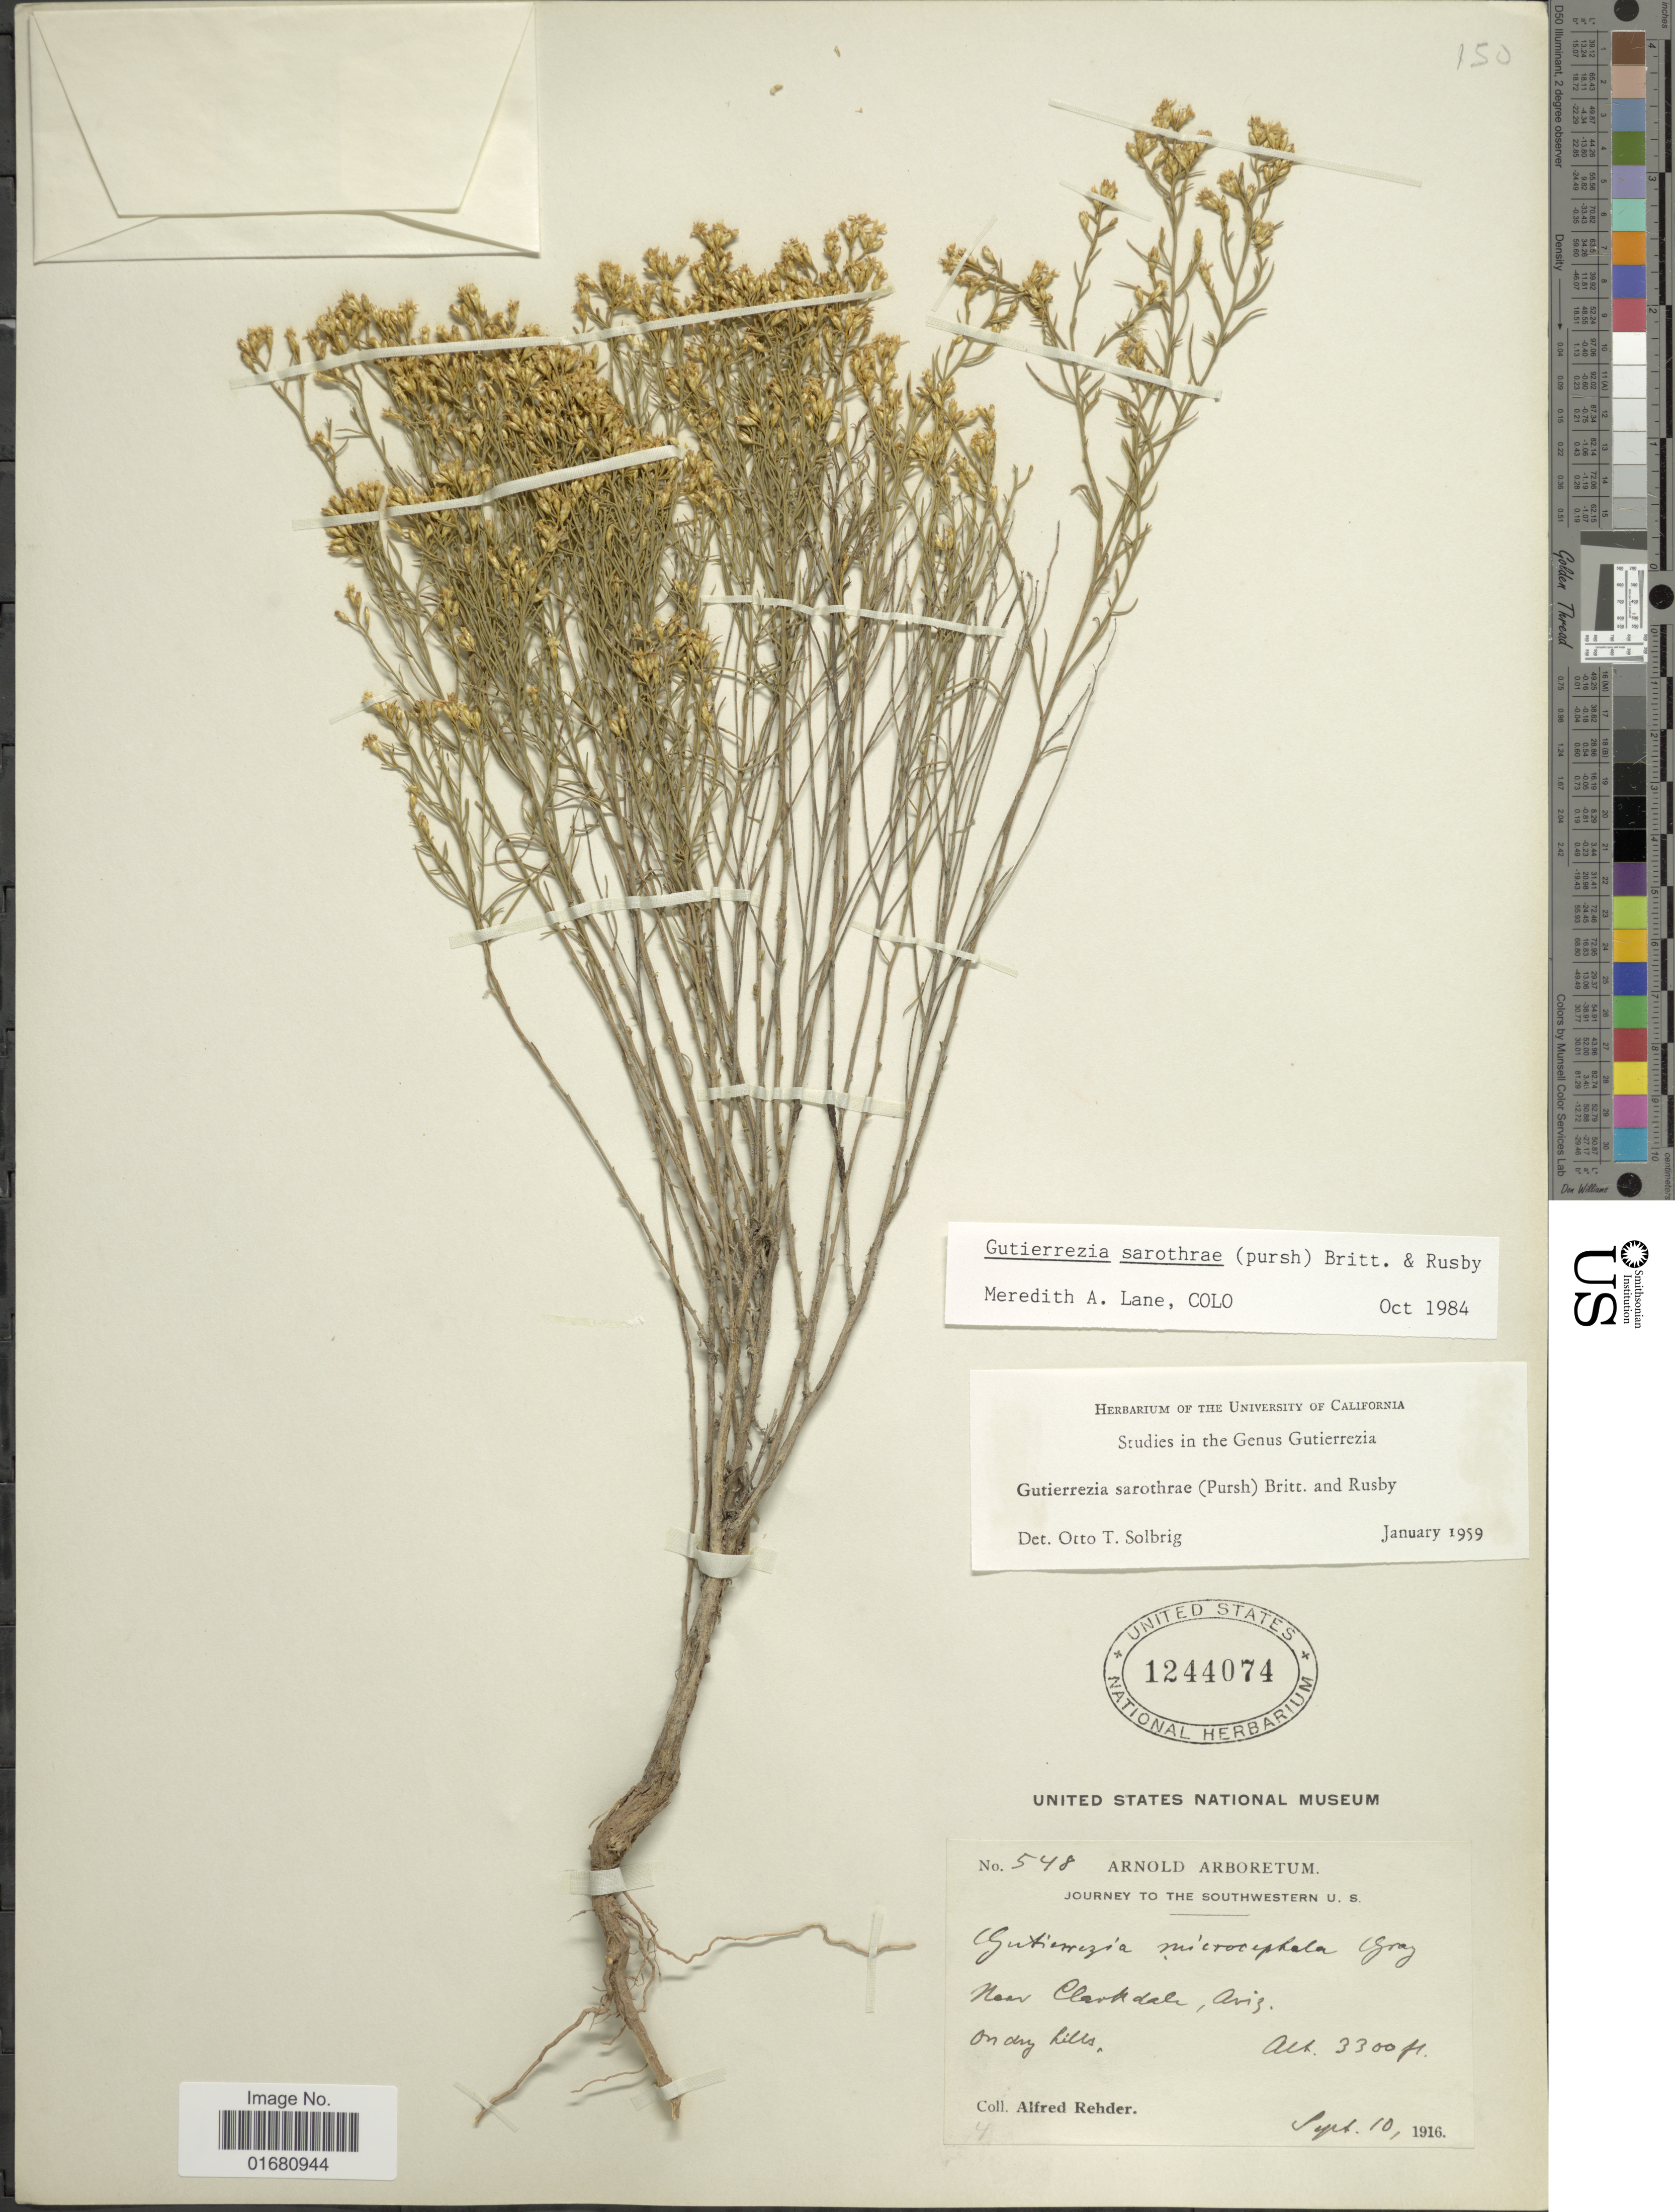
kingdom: Plantae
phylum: Tracheophyta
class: Magnoliopsida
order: Asterales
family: Asteraceae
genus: Gutierrezia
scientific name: Gutierrezia sarothrae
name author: (Pursh) Britton & Rusby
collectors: A. Rehder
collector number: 548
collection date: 1916-09-10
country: United States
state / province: Arizona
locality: Near Clarkdale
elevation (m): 1006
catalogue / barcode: US 1244074